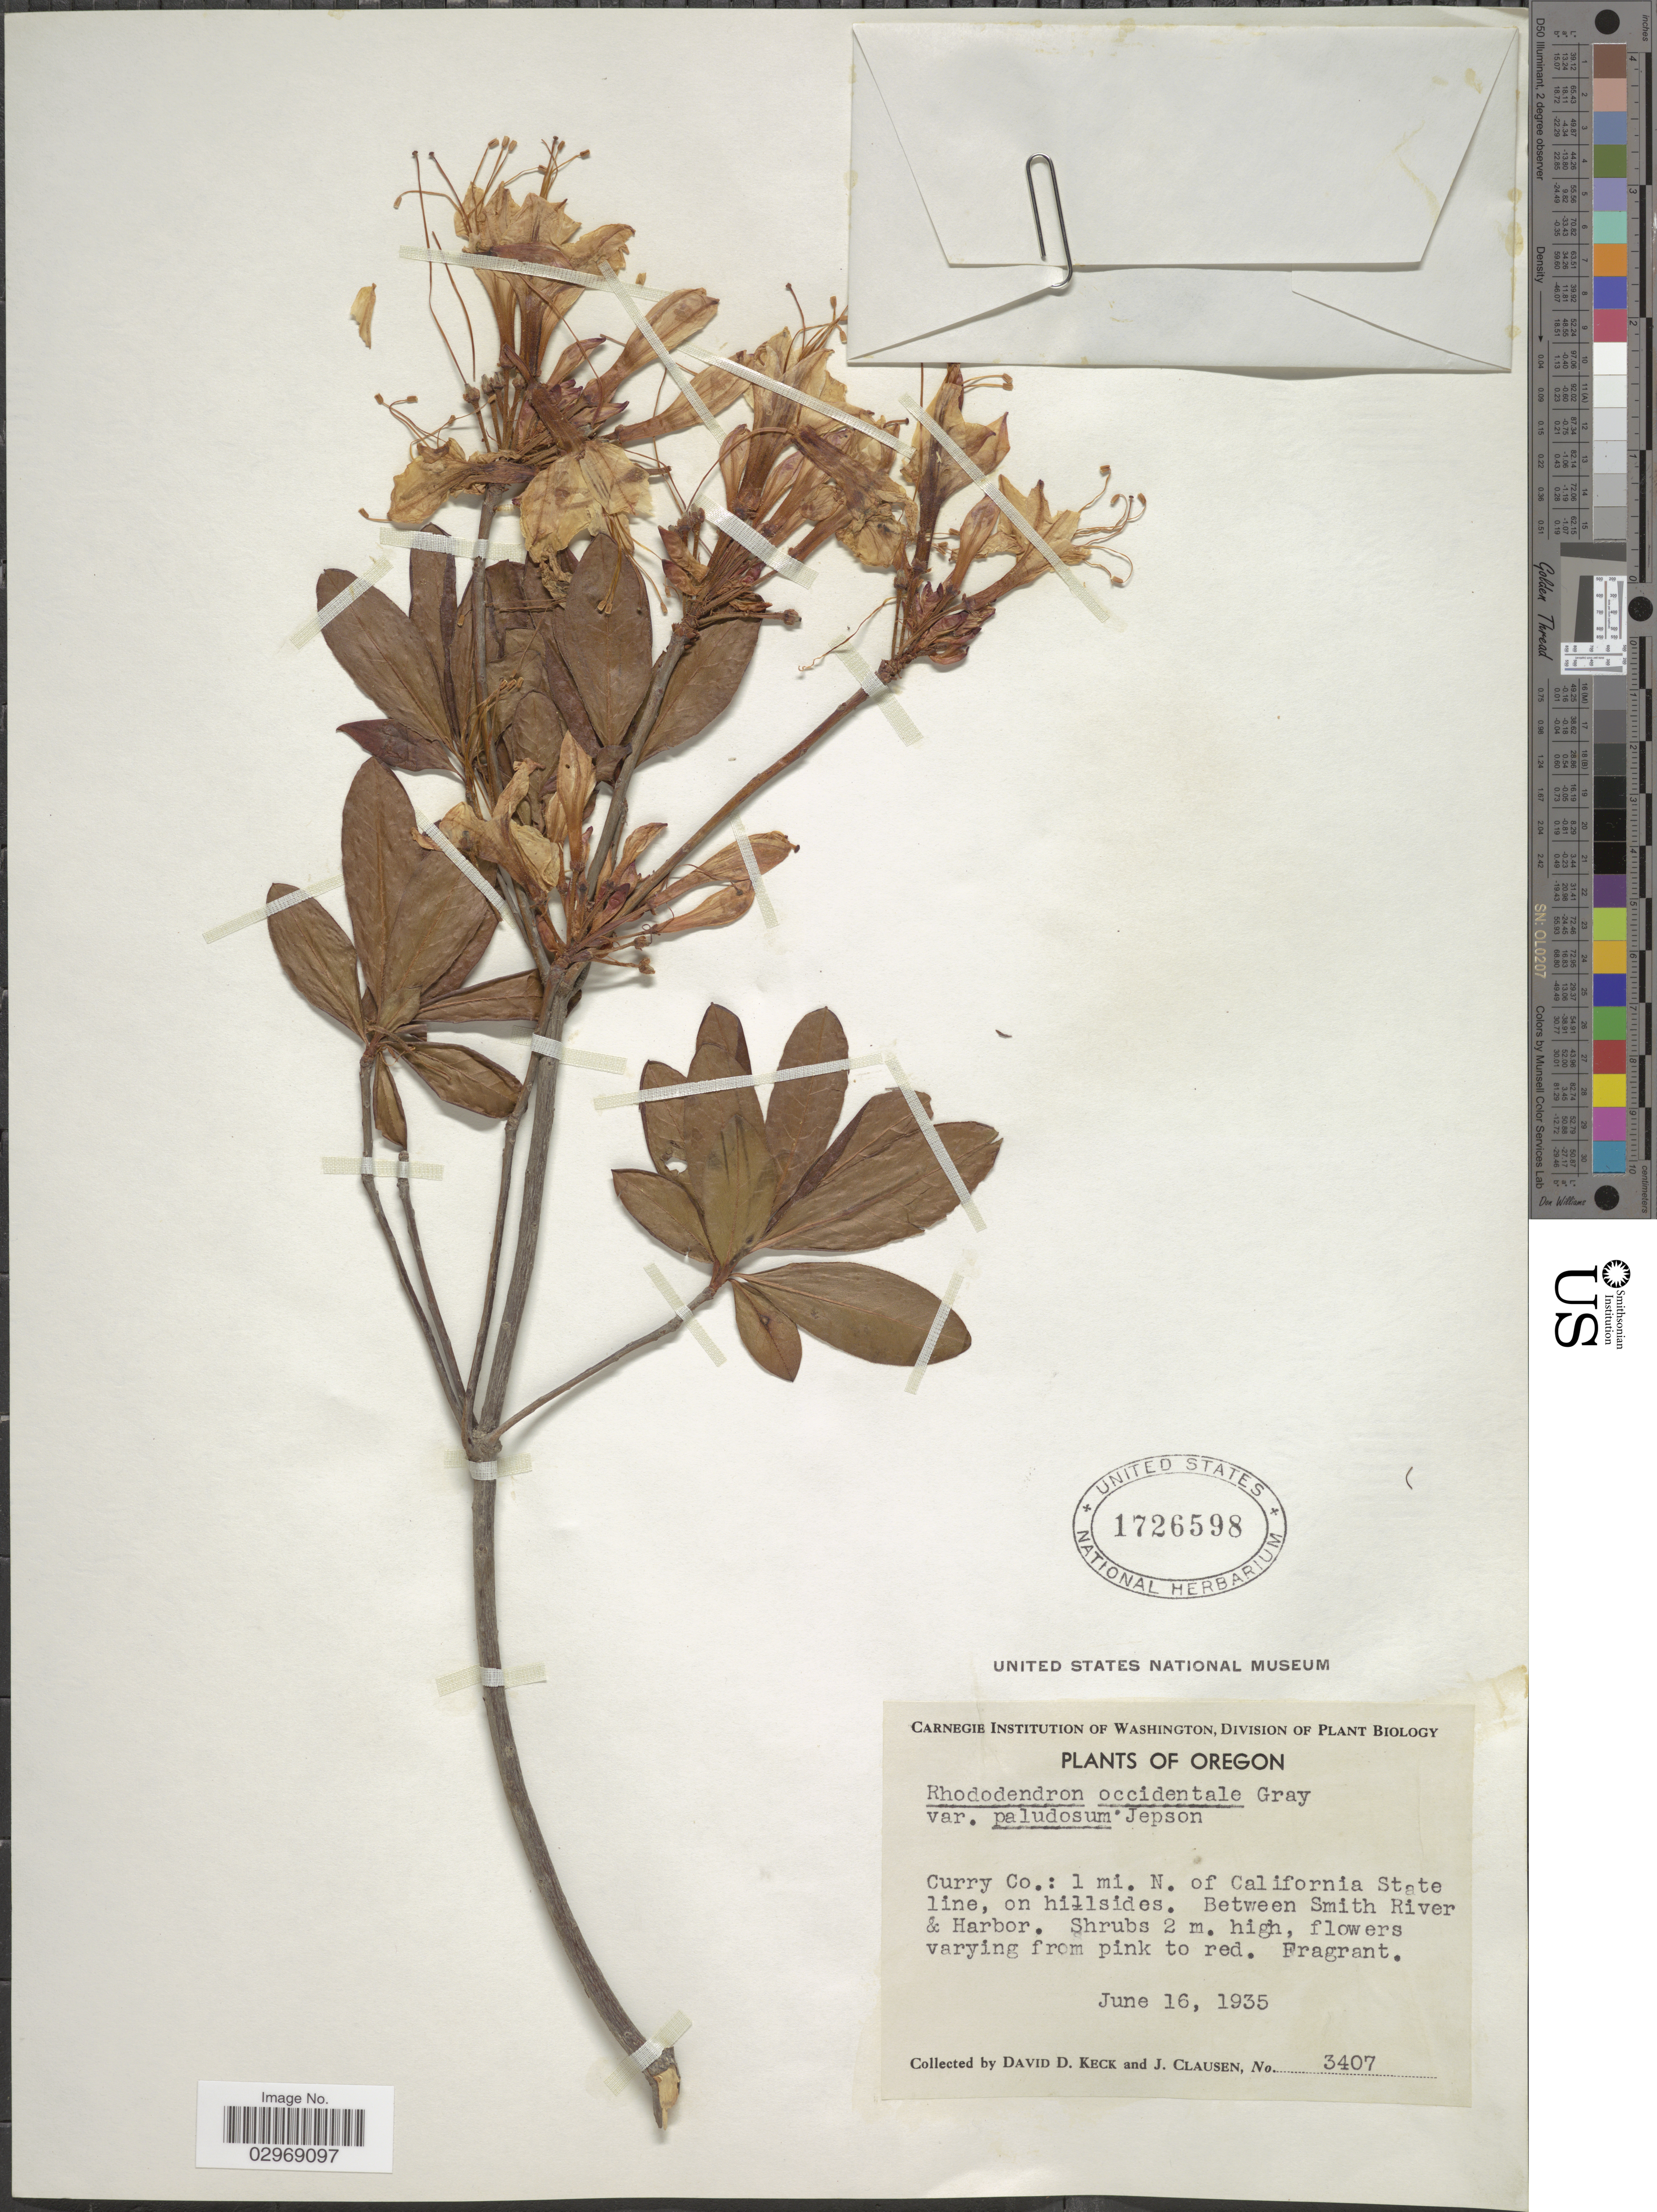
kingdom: Plantae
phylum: Tracheophyta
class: Magnoliopsida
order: Ericales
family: Ericaceae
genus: Rhododendron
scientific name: Rhododendron occidentale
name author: (Torr. & A. Gray) A. Gray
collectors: D. D. Keck & J. Clausen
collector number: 3407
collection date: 1935-06-16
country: United States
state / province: Oregon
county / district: Curry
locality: Curry Co.: 1 mi. N. of California State line, on hillsides. Between Smith River & Harbor.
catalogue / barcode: US 1726598